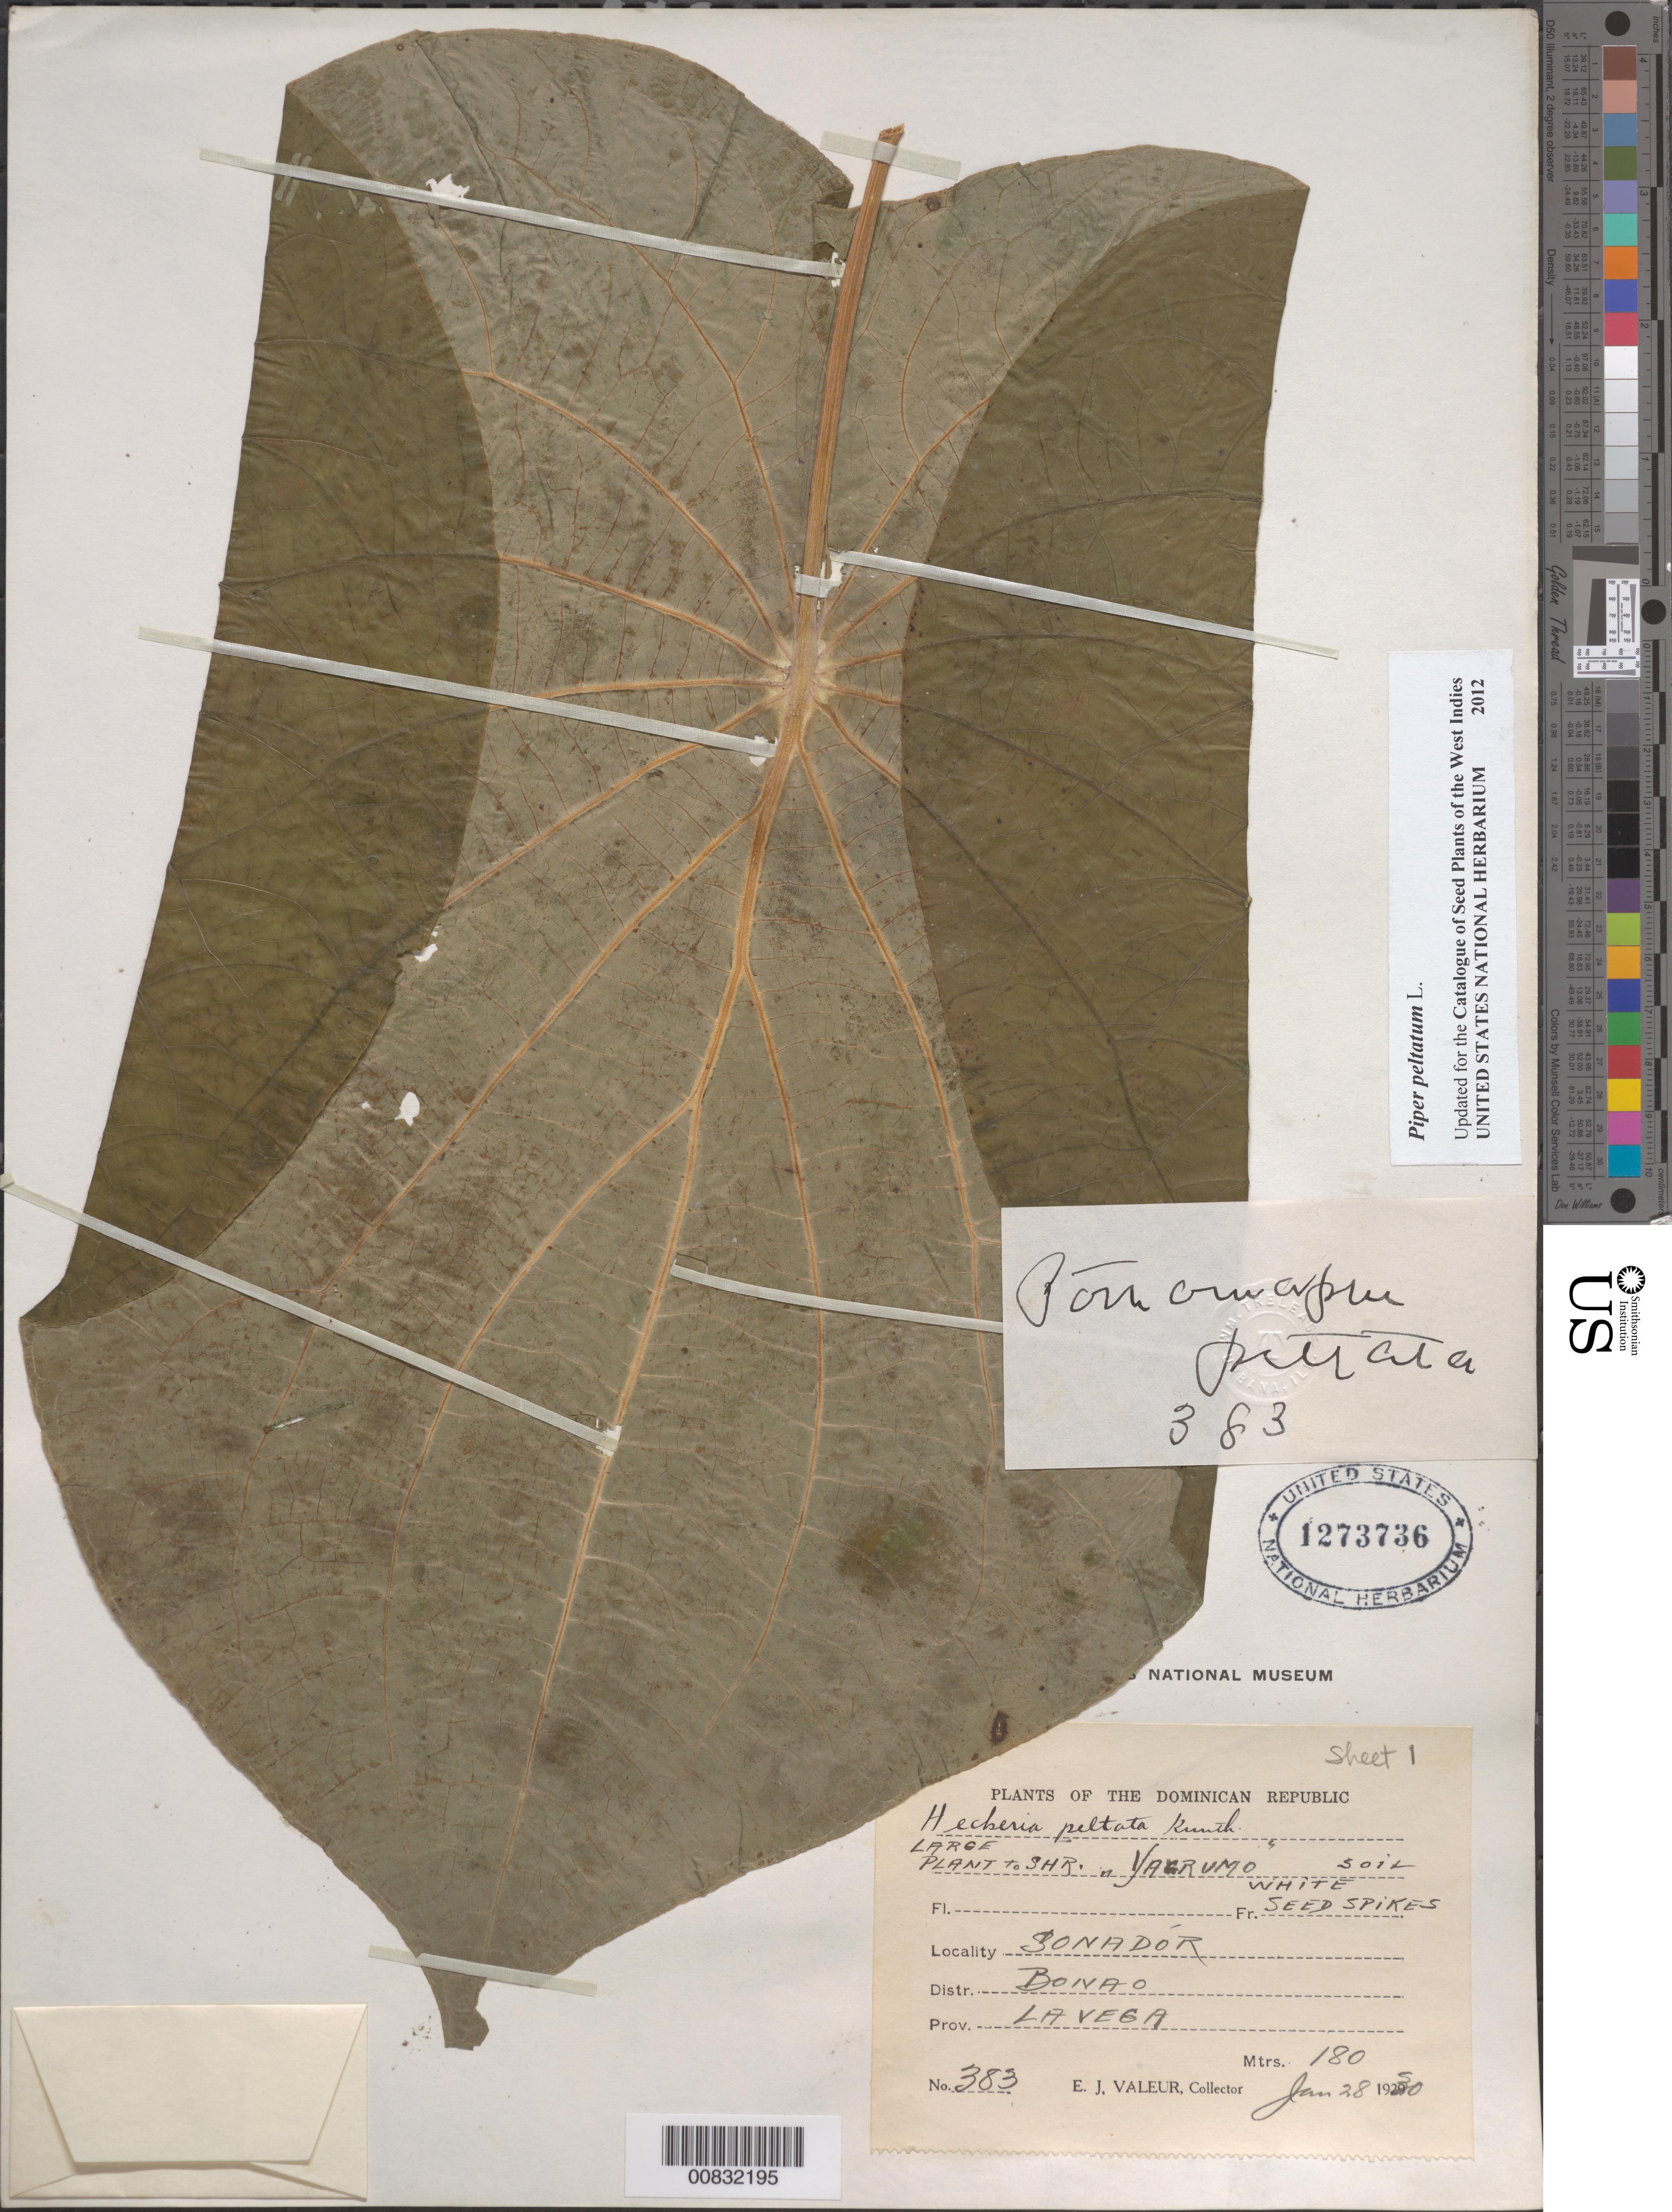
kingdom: Plantae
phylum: Tracheophyta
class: Magnoliopsida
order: Piperales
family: Piperaceae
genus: Piper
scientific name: Piper peltatum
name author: L.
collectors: E. Valeur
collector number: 383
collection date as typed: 28 Jan 1930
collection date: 1930-01-28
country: Dominican Republic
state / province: La Vega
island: Hispaniola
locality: Sonador, Distr. Bonao.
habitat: Soil white.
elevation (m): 180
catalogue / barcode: US 1273736